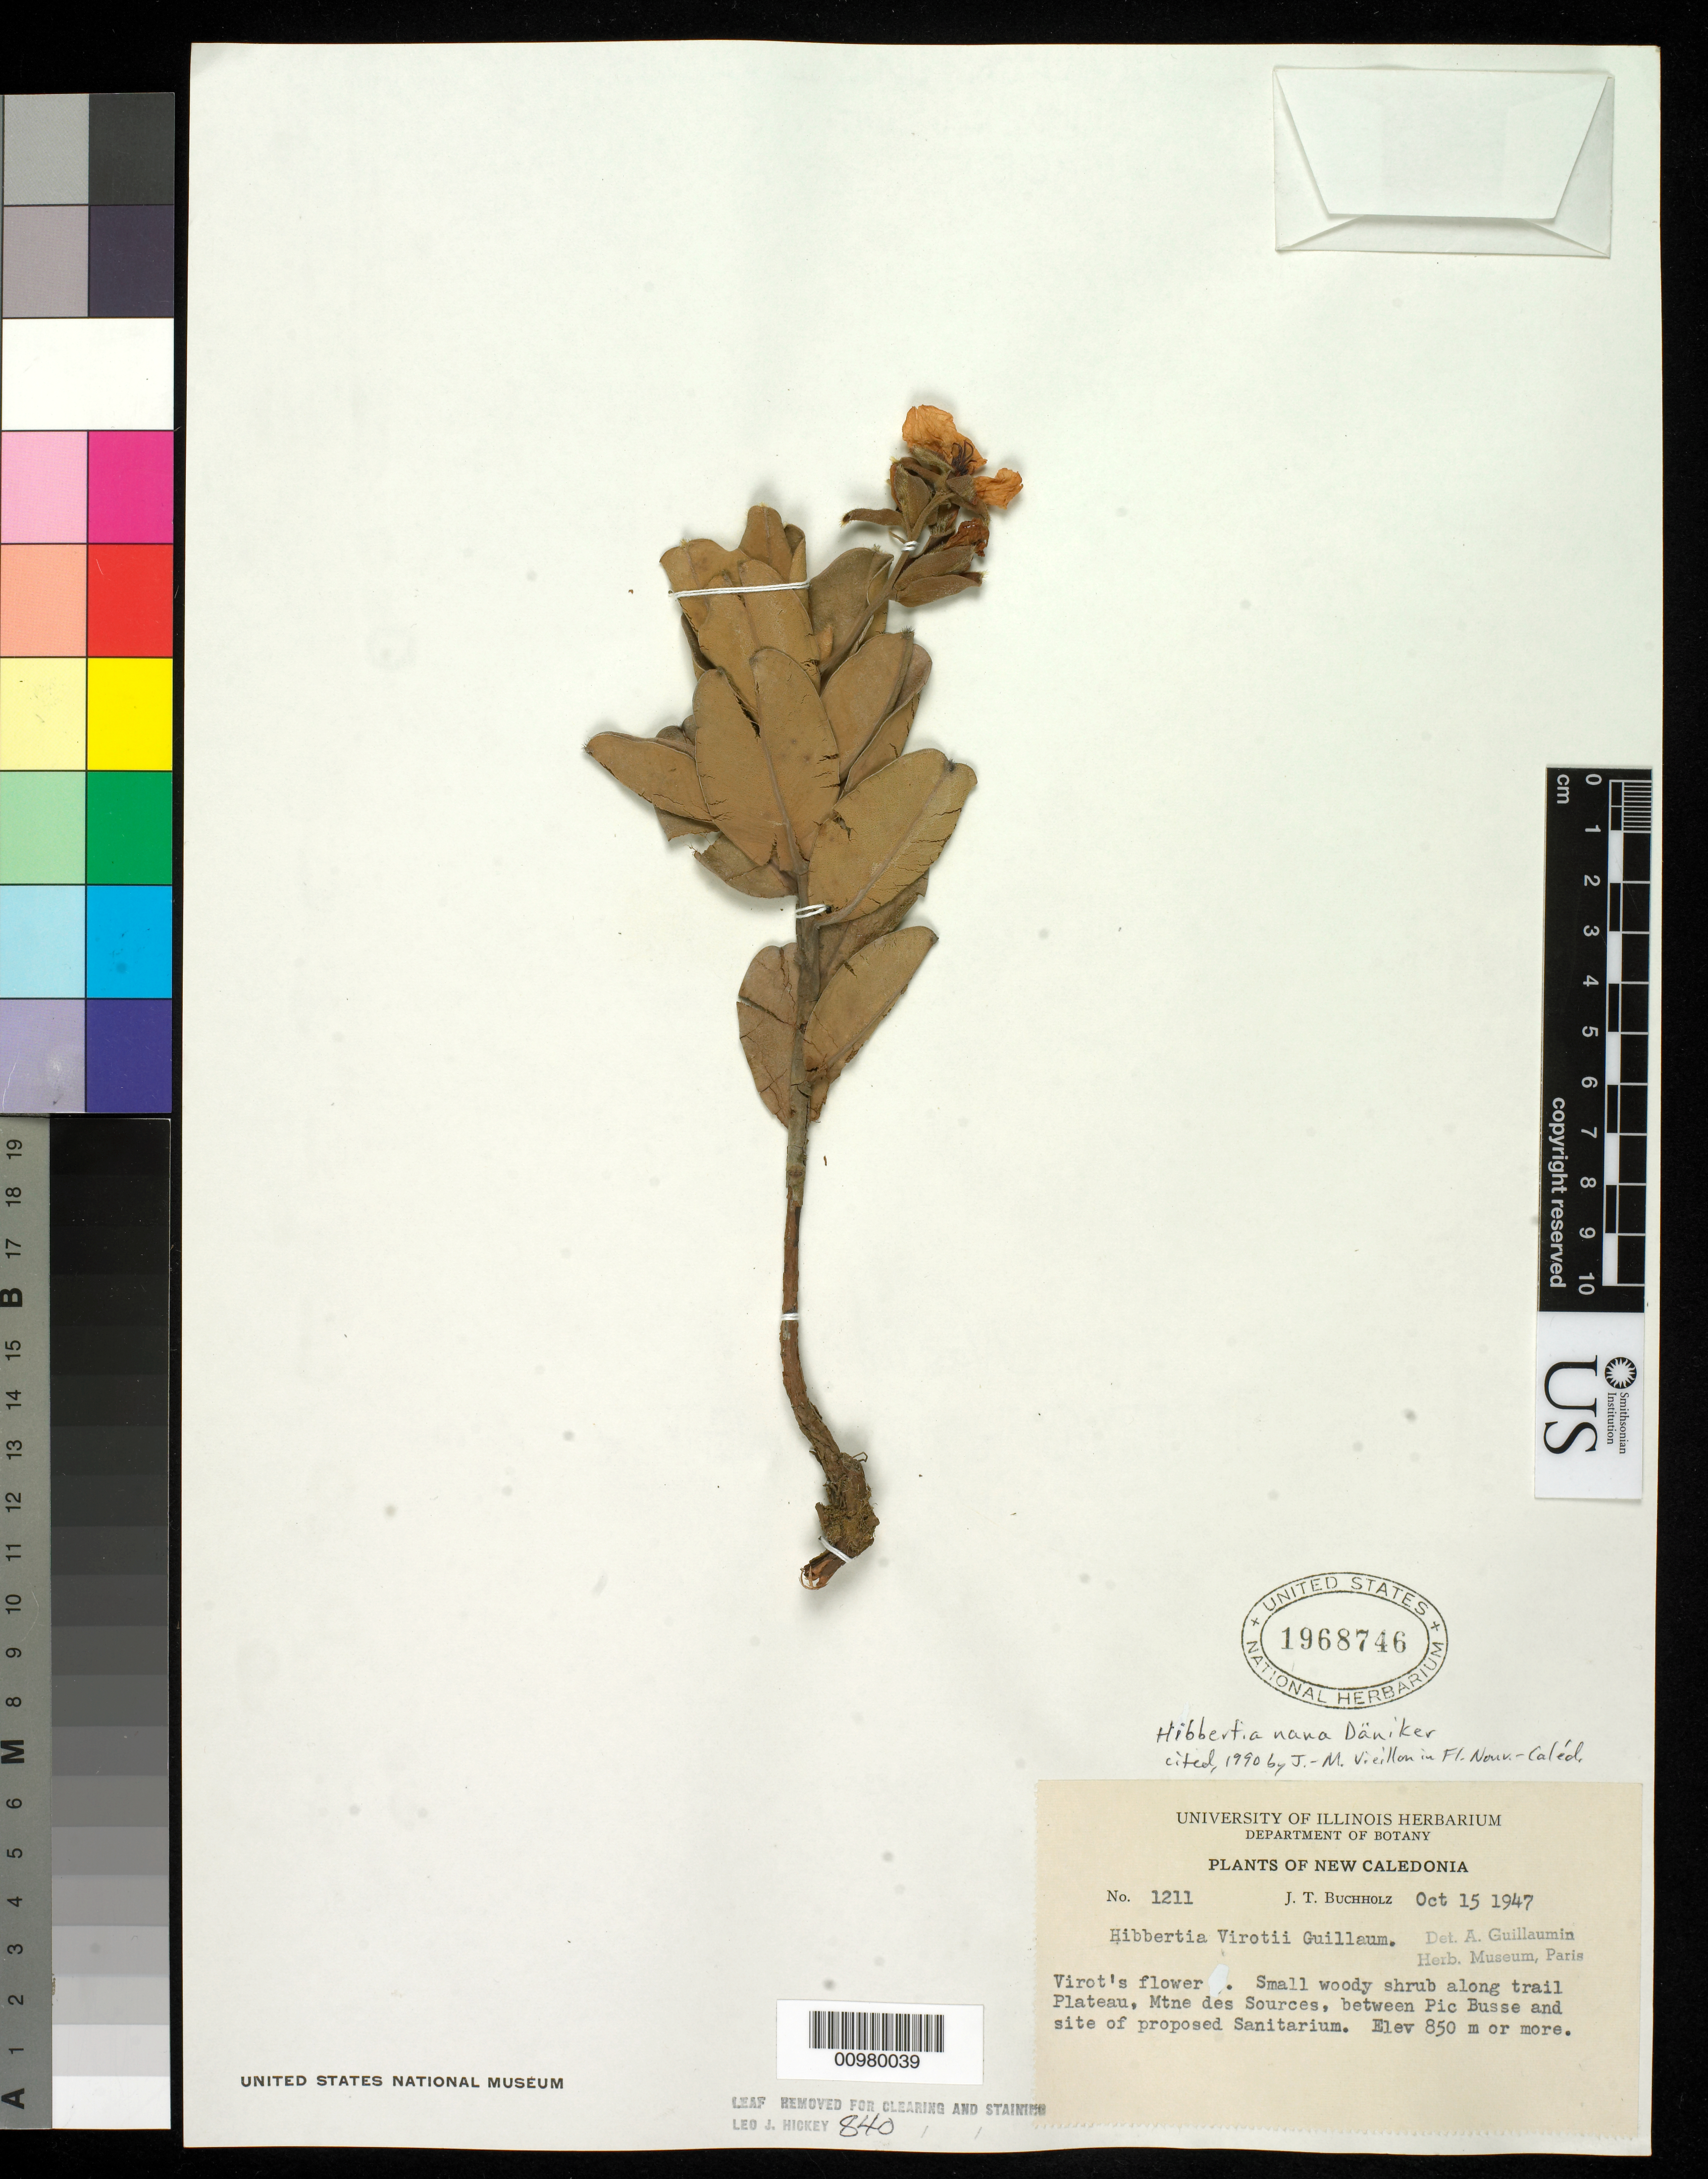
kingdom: Plantae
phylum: Tracheophyta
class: Magnoliopsida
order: Dilleniales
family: Dilleniaceae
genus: Hibbertia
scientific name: Hibbertia virotii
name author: Guillaumin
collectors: J. T. Buchholz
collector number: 1211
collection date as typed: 15 Oct 1947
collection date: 1947-10-15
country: New Caledonia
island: New Caledonia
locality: Mtne de Sources, between Pic Busse and site of proposed sanitarium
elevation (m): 850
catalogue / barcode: US 1968746